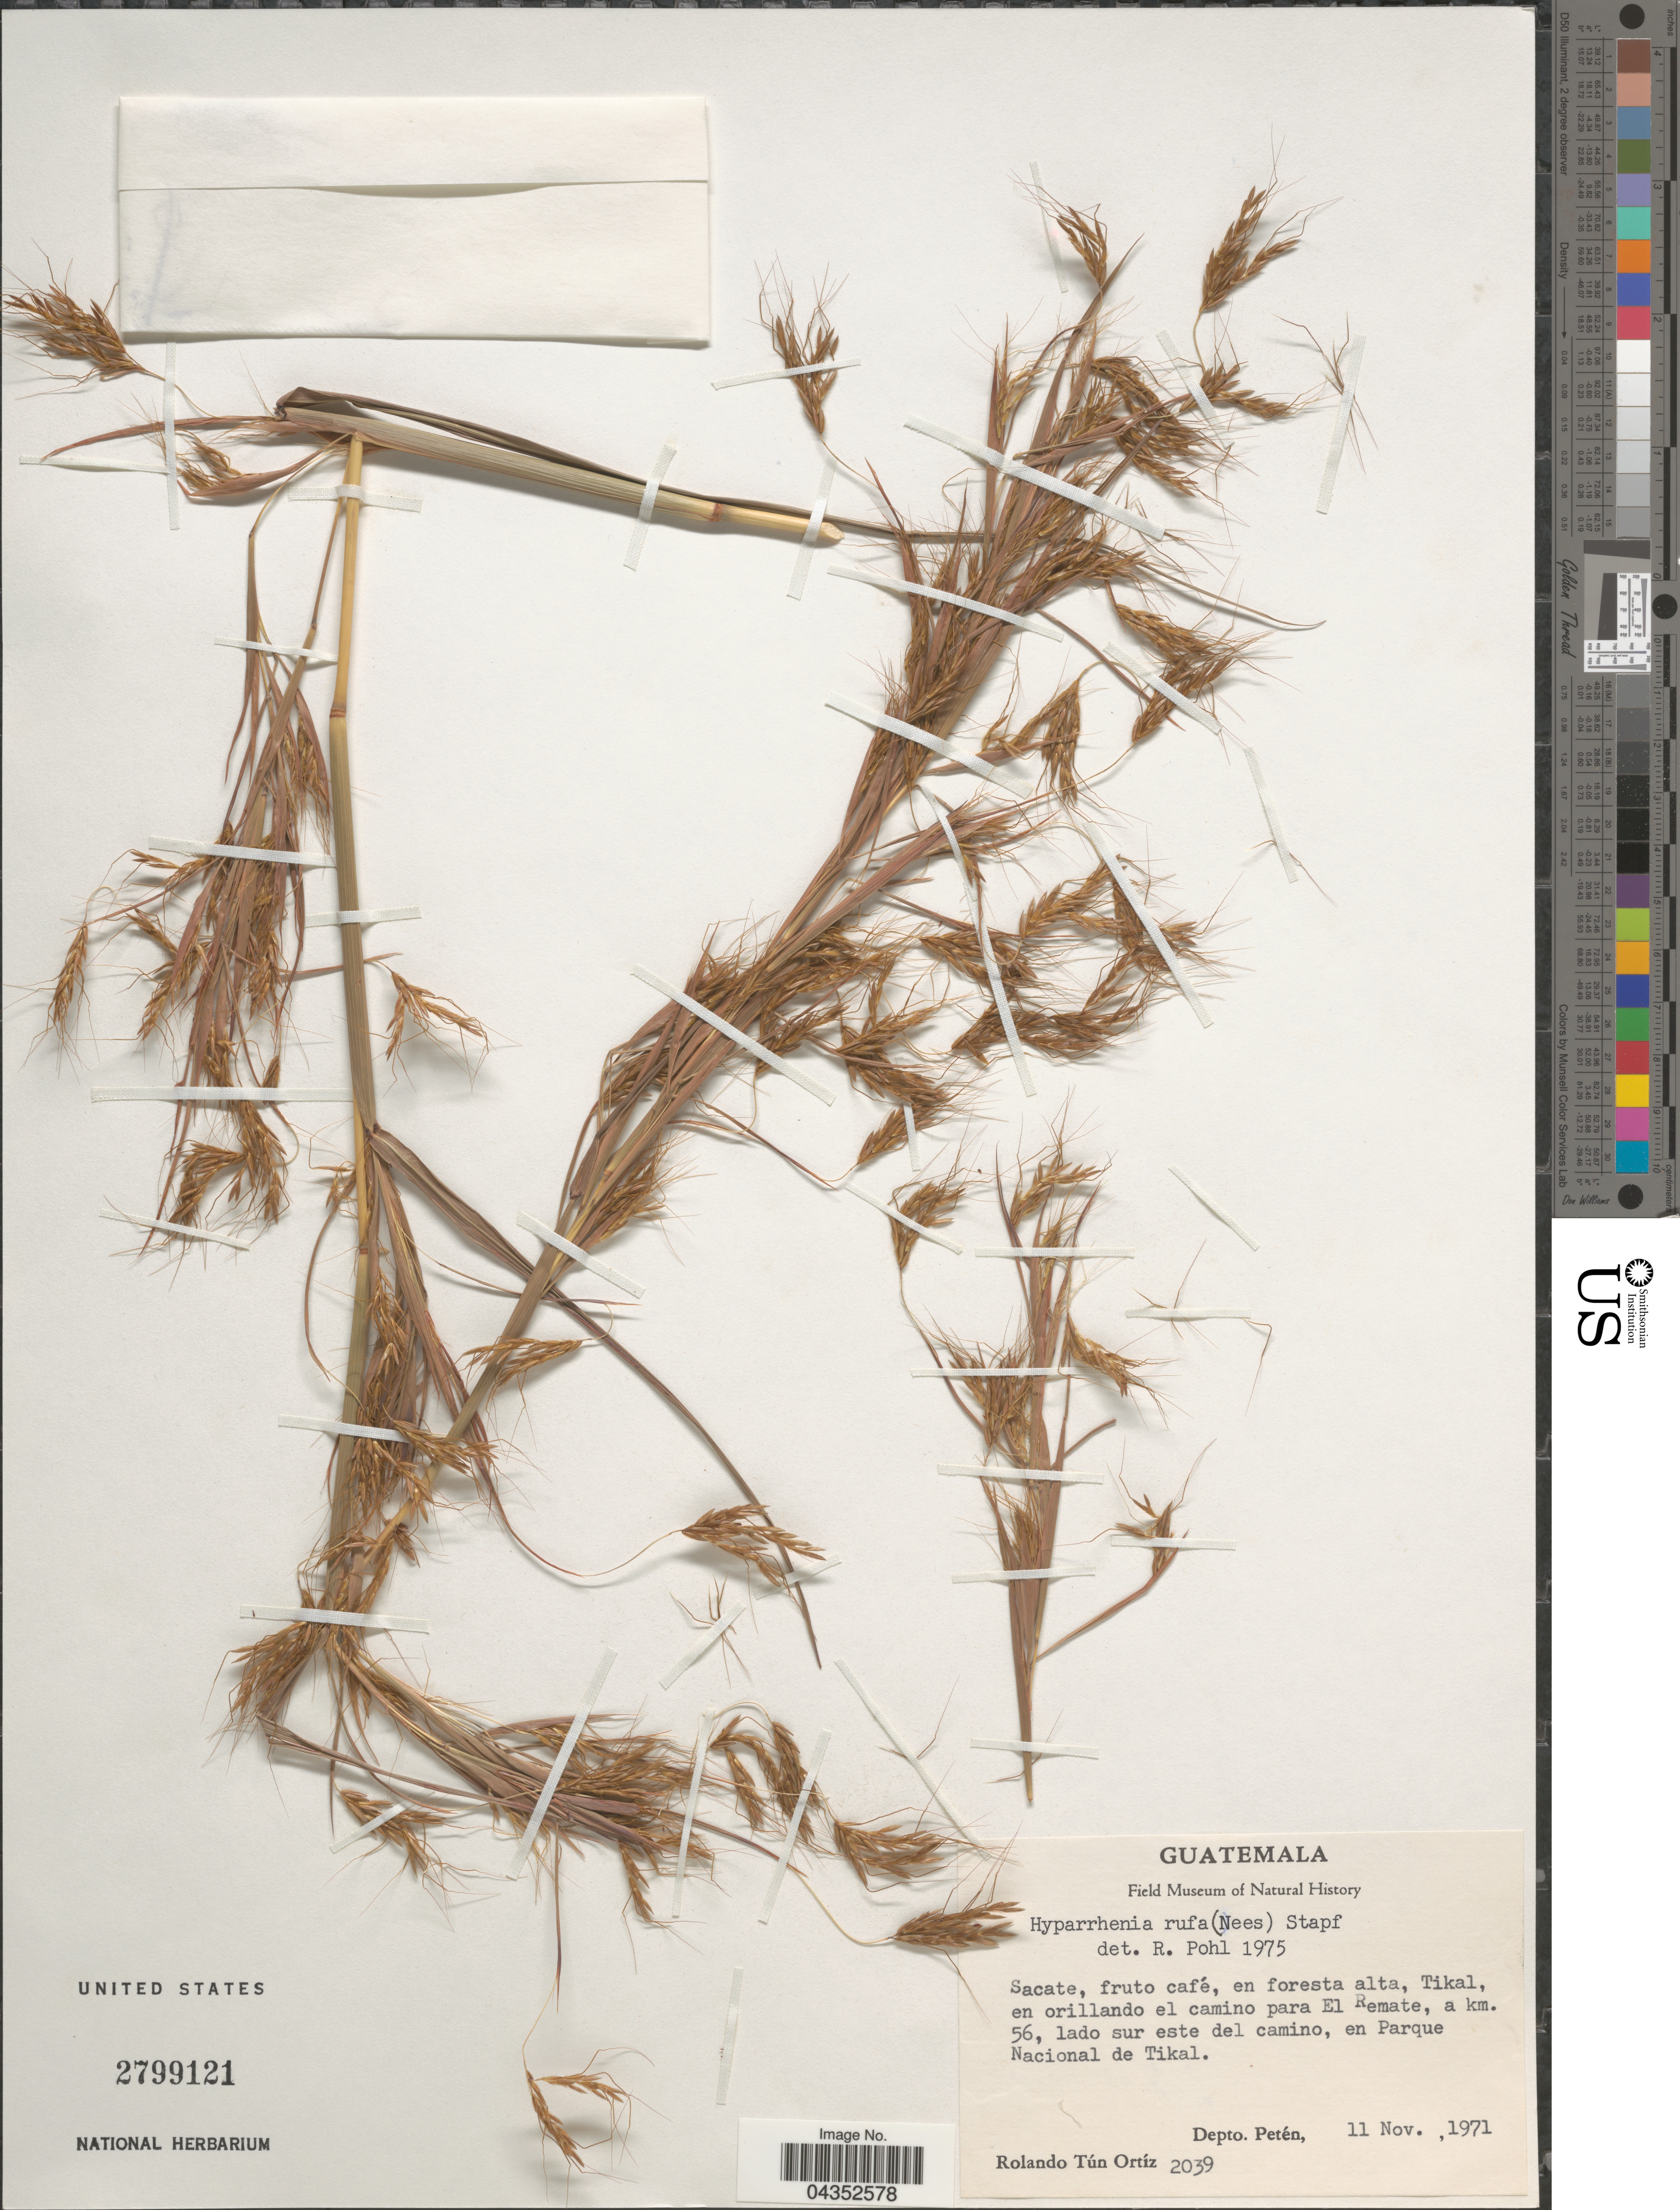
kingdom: Plantae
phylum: Tracheophyta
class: Liliopsida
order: Poales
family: Poaceae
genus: Hyparrhenia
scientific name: Hyparrhenia rufa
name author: (Nees) Stapf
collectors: R. Tún Ortíz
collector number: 2039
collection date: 1971-11-11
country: Guatemala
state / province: El Peten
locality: En foresta alta, Tikal, en orillando el camino para El Remate, a km. 56, lado sur este del camino, en Parque Nacional de Tikal. Depto. Petén.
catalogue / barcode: US 2799121